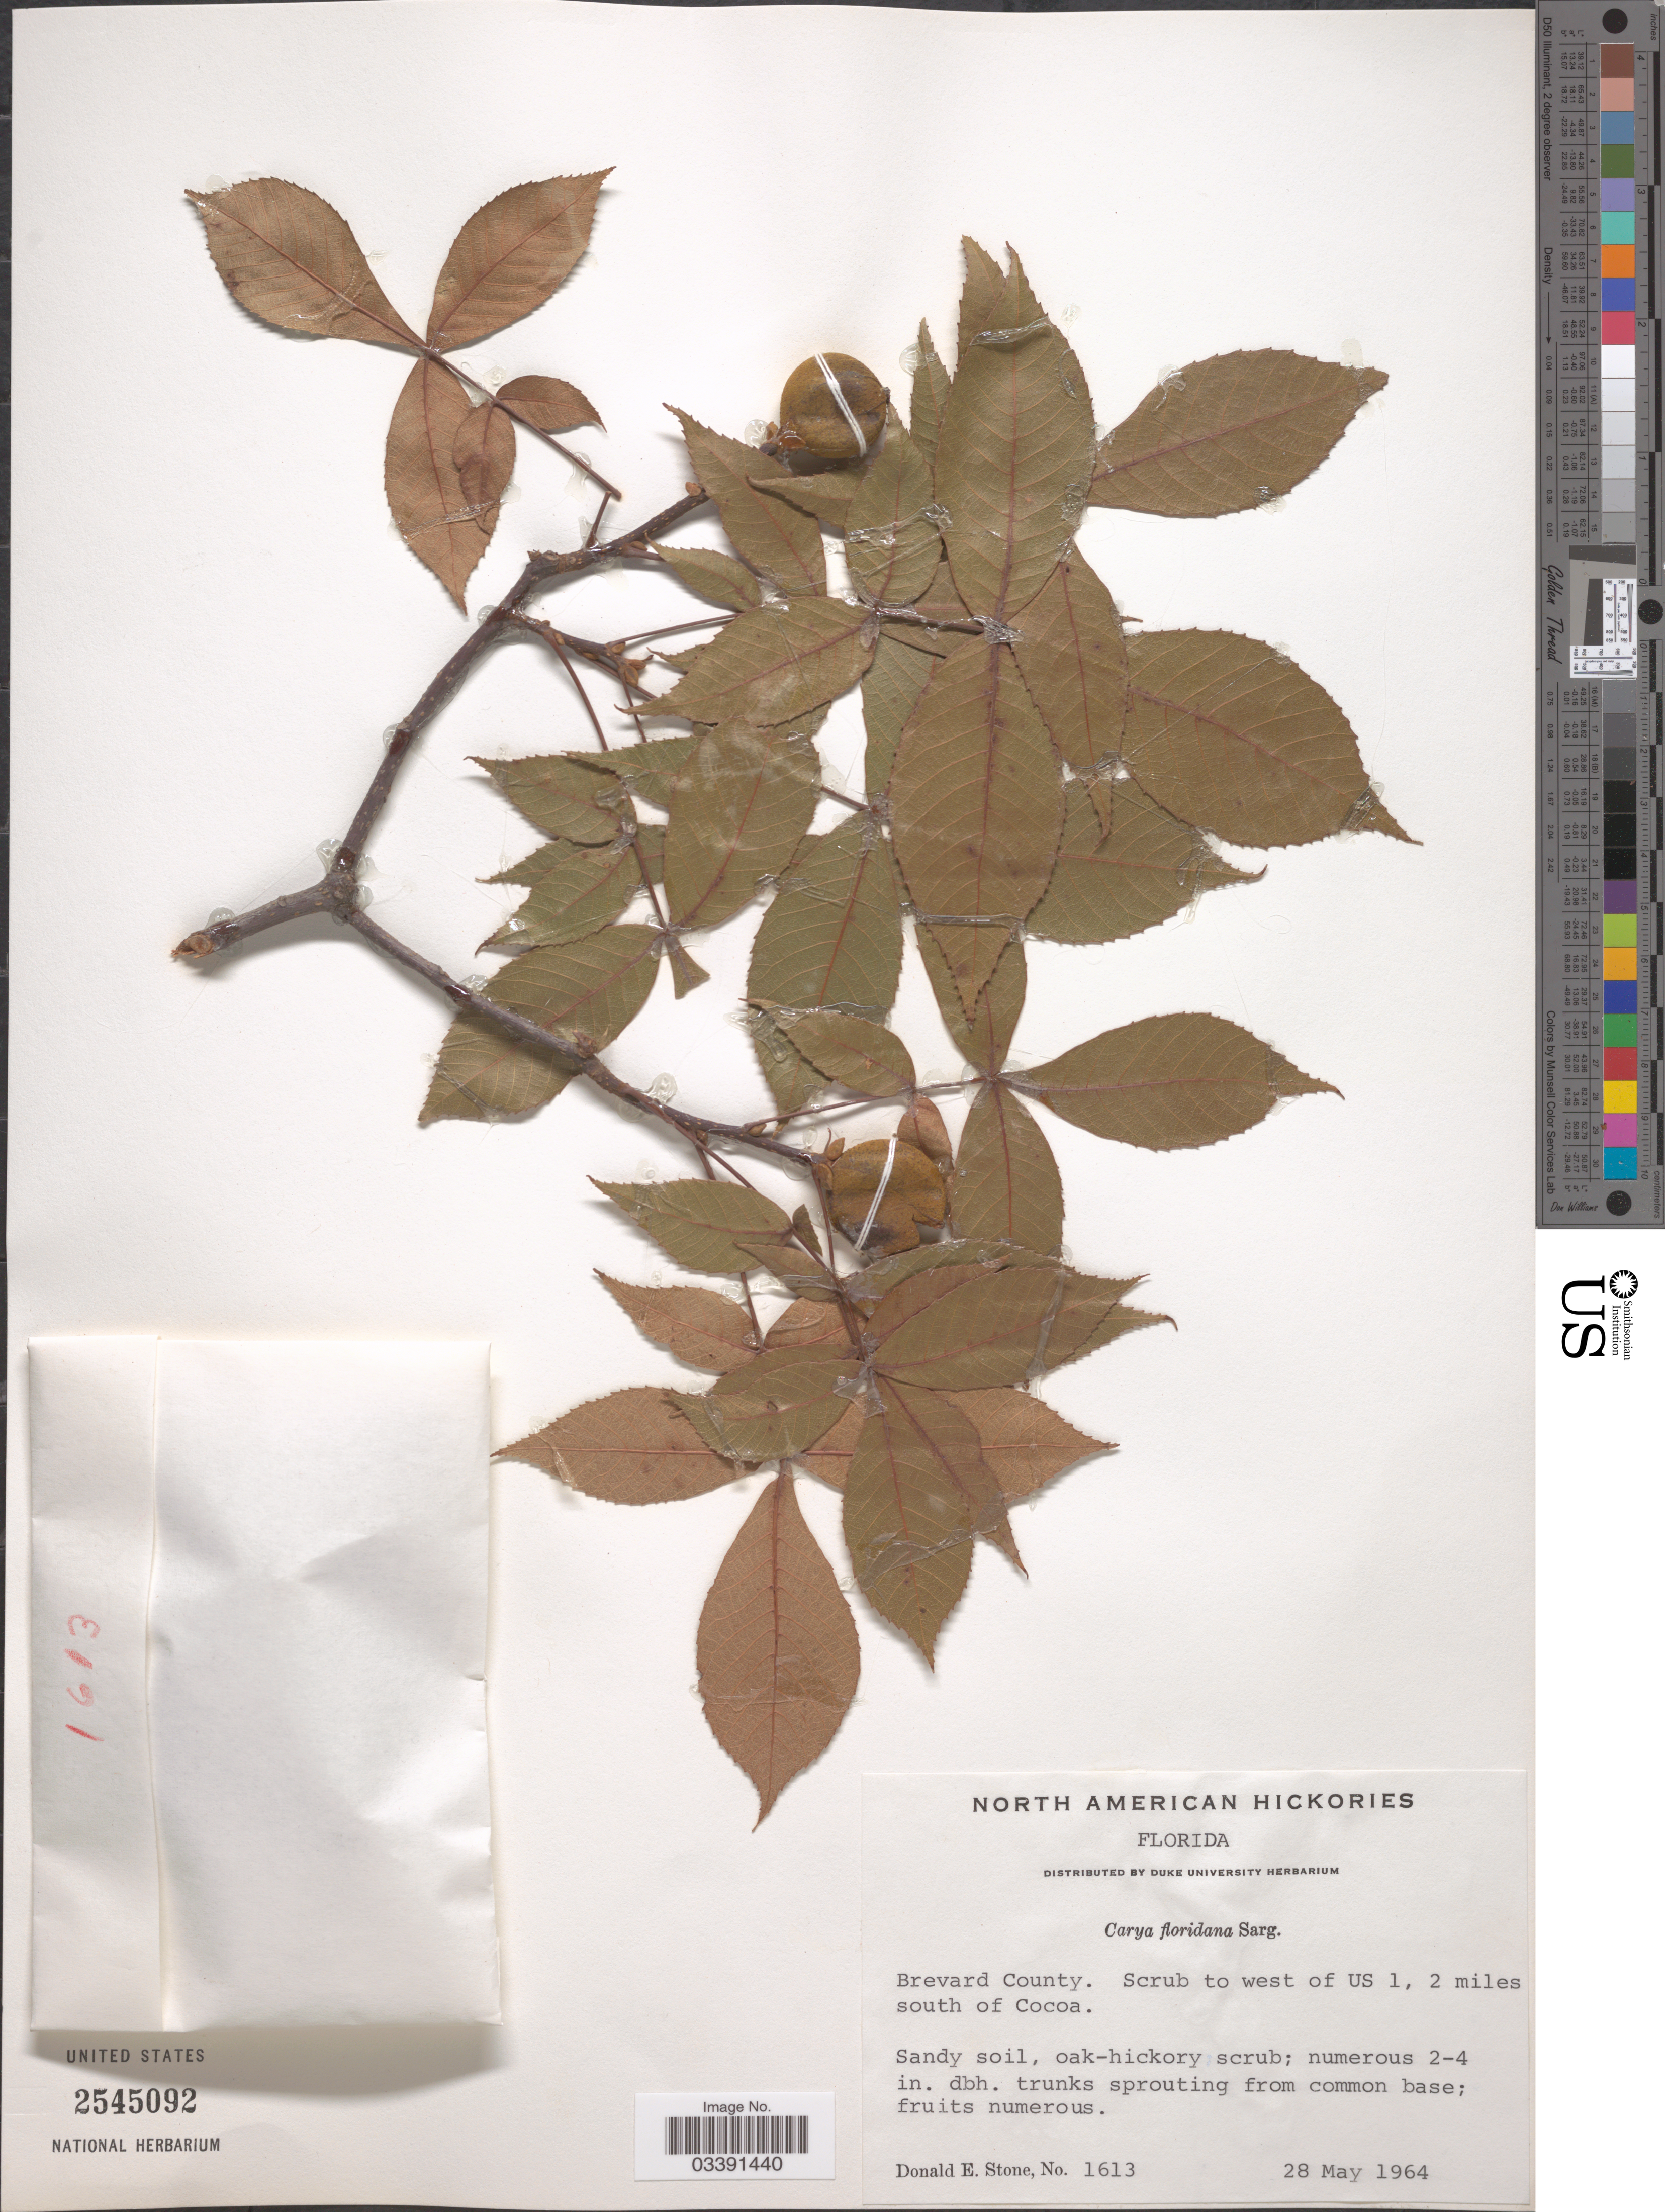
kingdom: Plantae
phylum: Tracheophyta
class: Magnoliopsida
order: Fagales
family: Juglandaceae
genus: Carya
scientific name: Carya floridana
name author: Sarg.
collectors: D. Stone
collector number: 1613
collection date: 1964-05-28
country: United States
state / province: Florida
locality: Brevard County. Scrub to west of US 1, 2 miles south of Cocoa.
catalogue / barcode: US 2545092